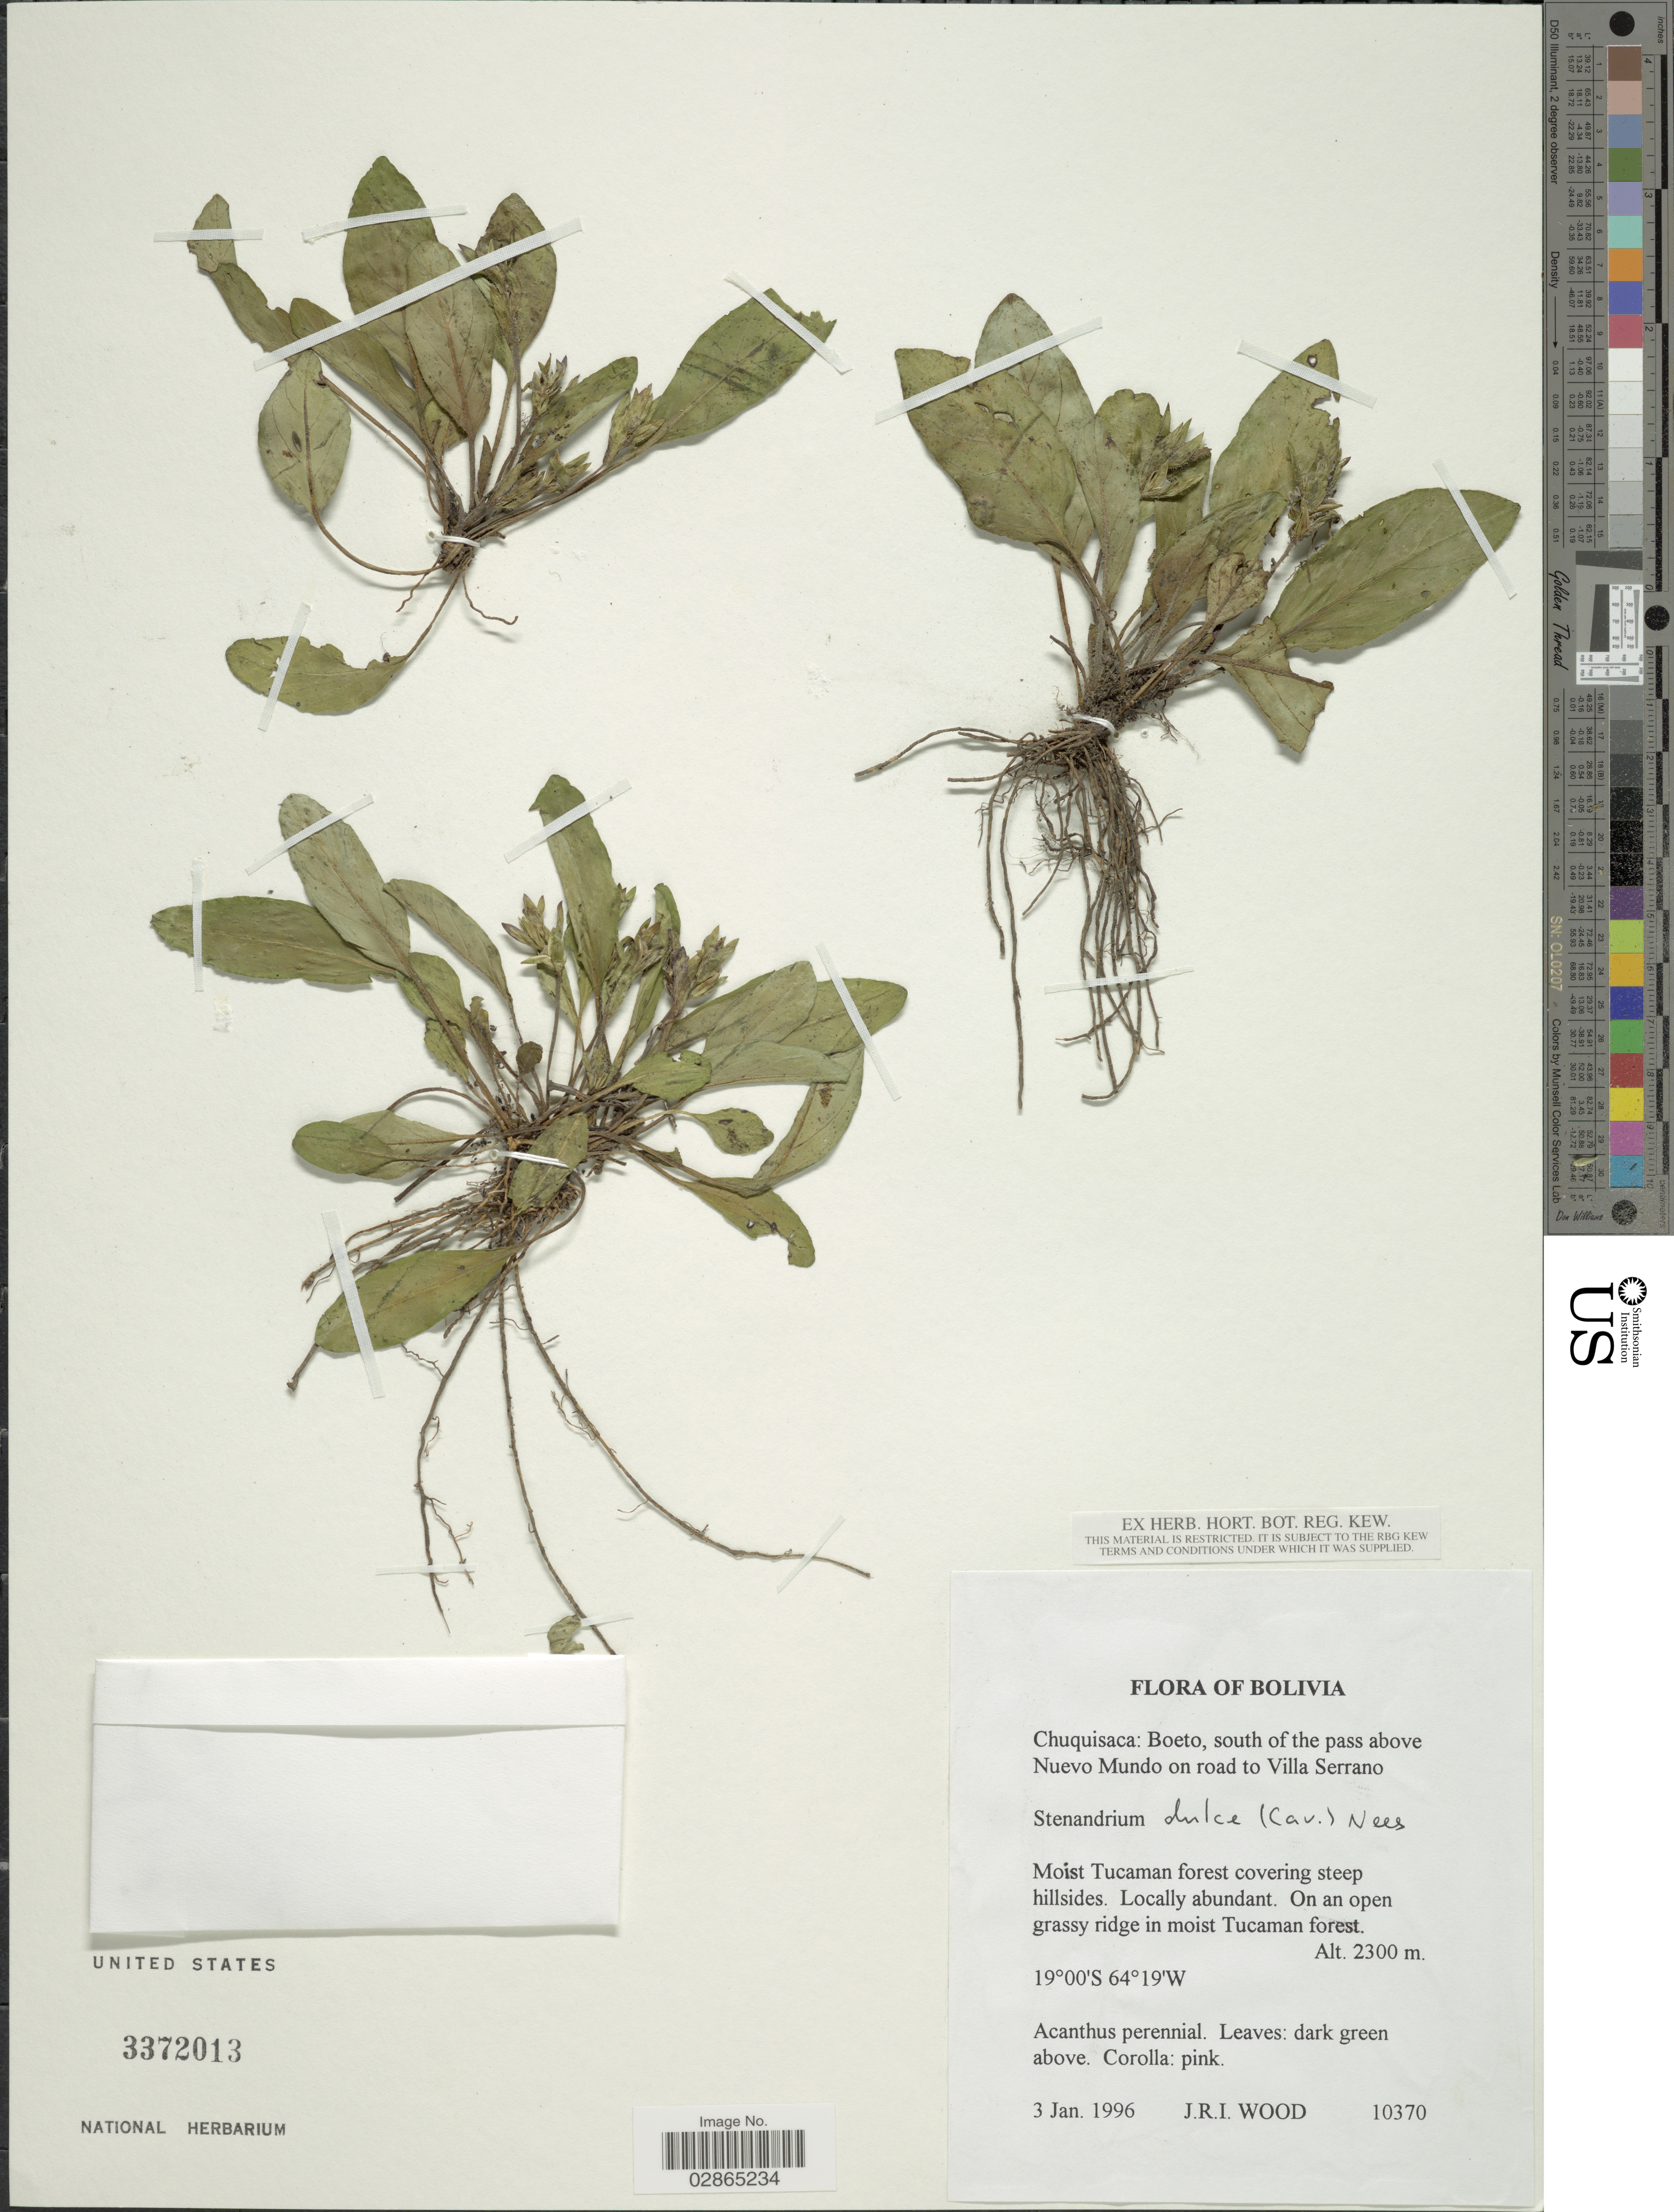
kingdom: Plantae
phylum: Tracheophyta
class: Magnoliopsida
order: Lamiales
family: Acanthaceae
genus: Stenandrium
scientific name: Stenandrium dulce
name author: (Cav.) Nees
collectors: J. R. I. Wood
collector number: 10370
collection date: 1996-01-03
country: Bolivia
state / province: Chuquisaca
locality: Boeto, south of the pass above Nuevo Mundo on road to Villa Serrano. On an open grassy ridge in moist Tucuman forest.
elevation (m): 2300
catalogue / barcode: US 3372013